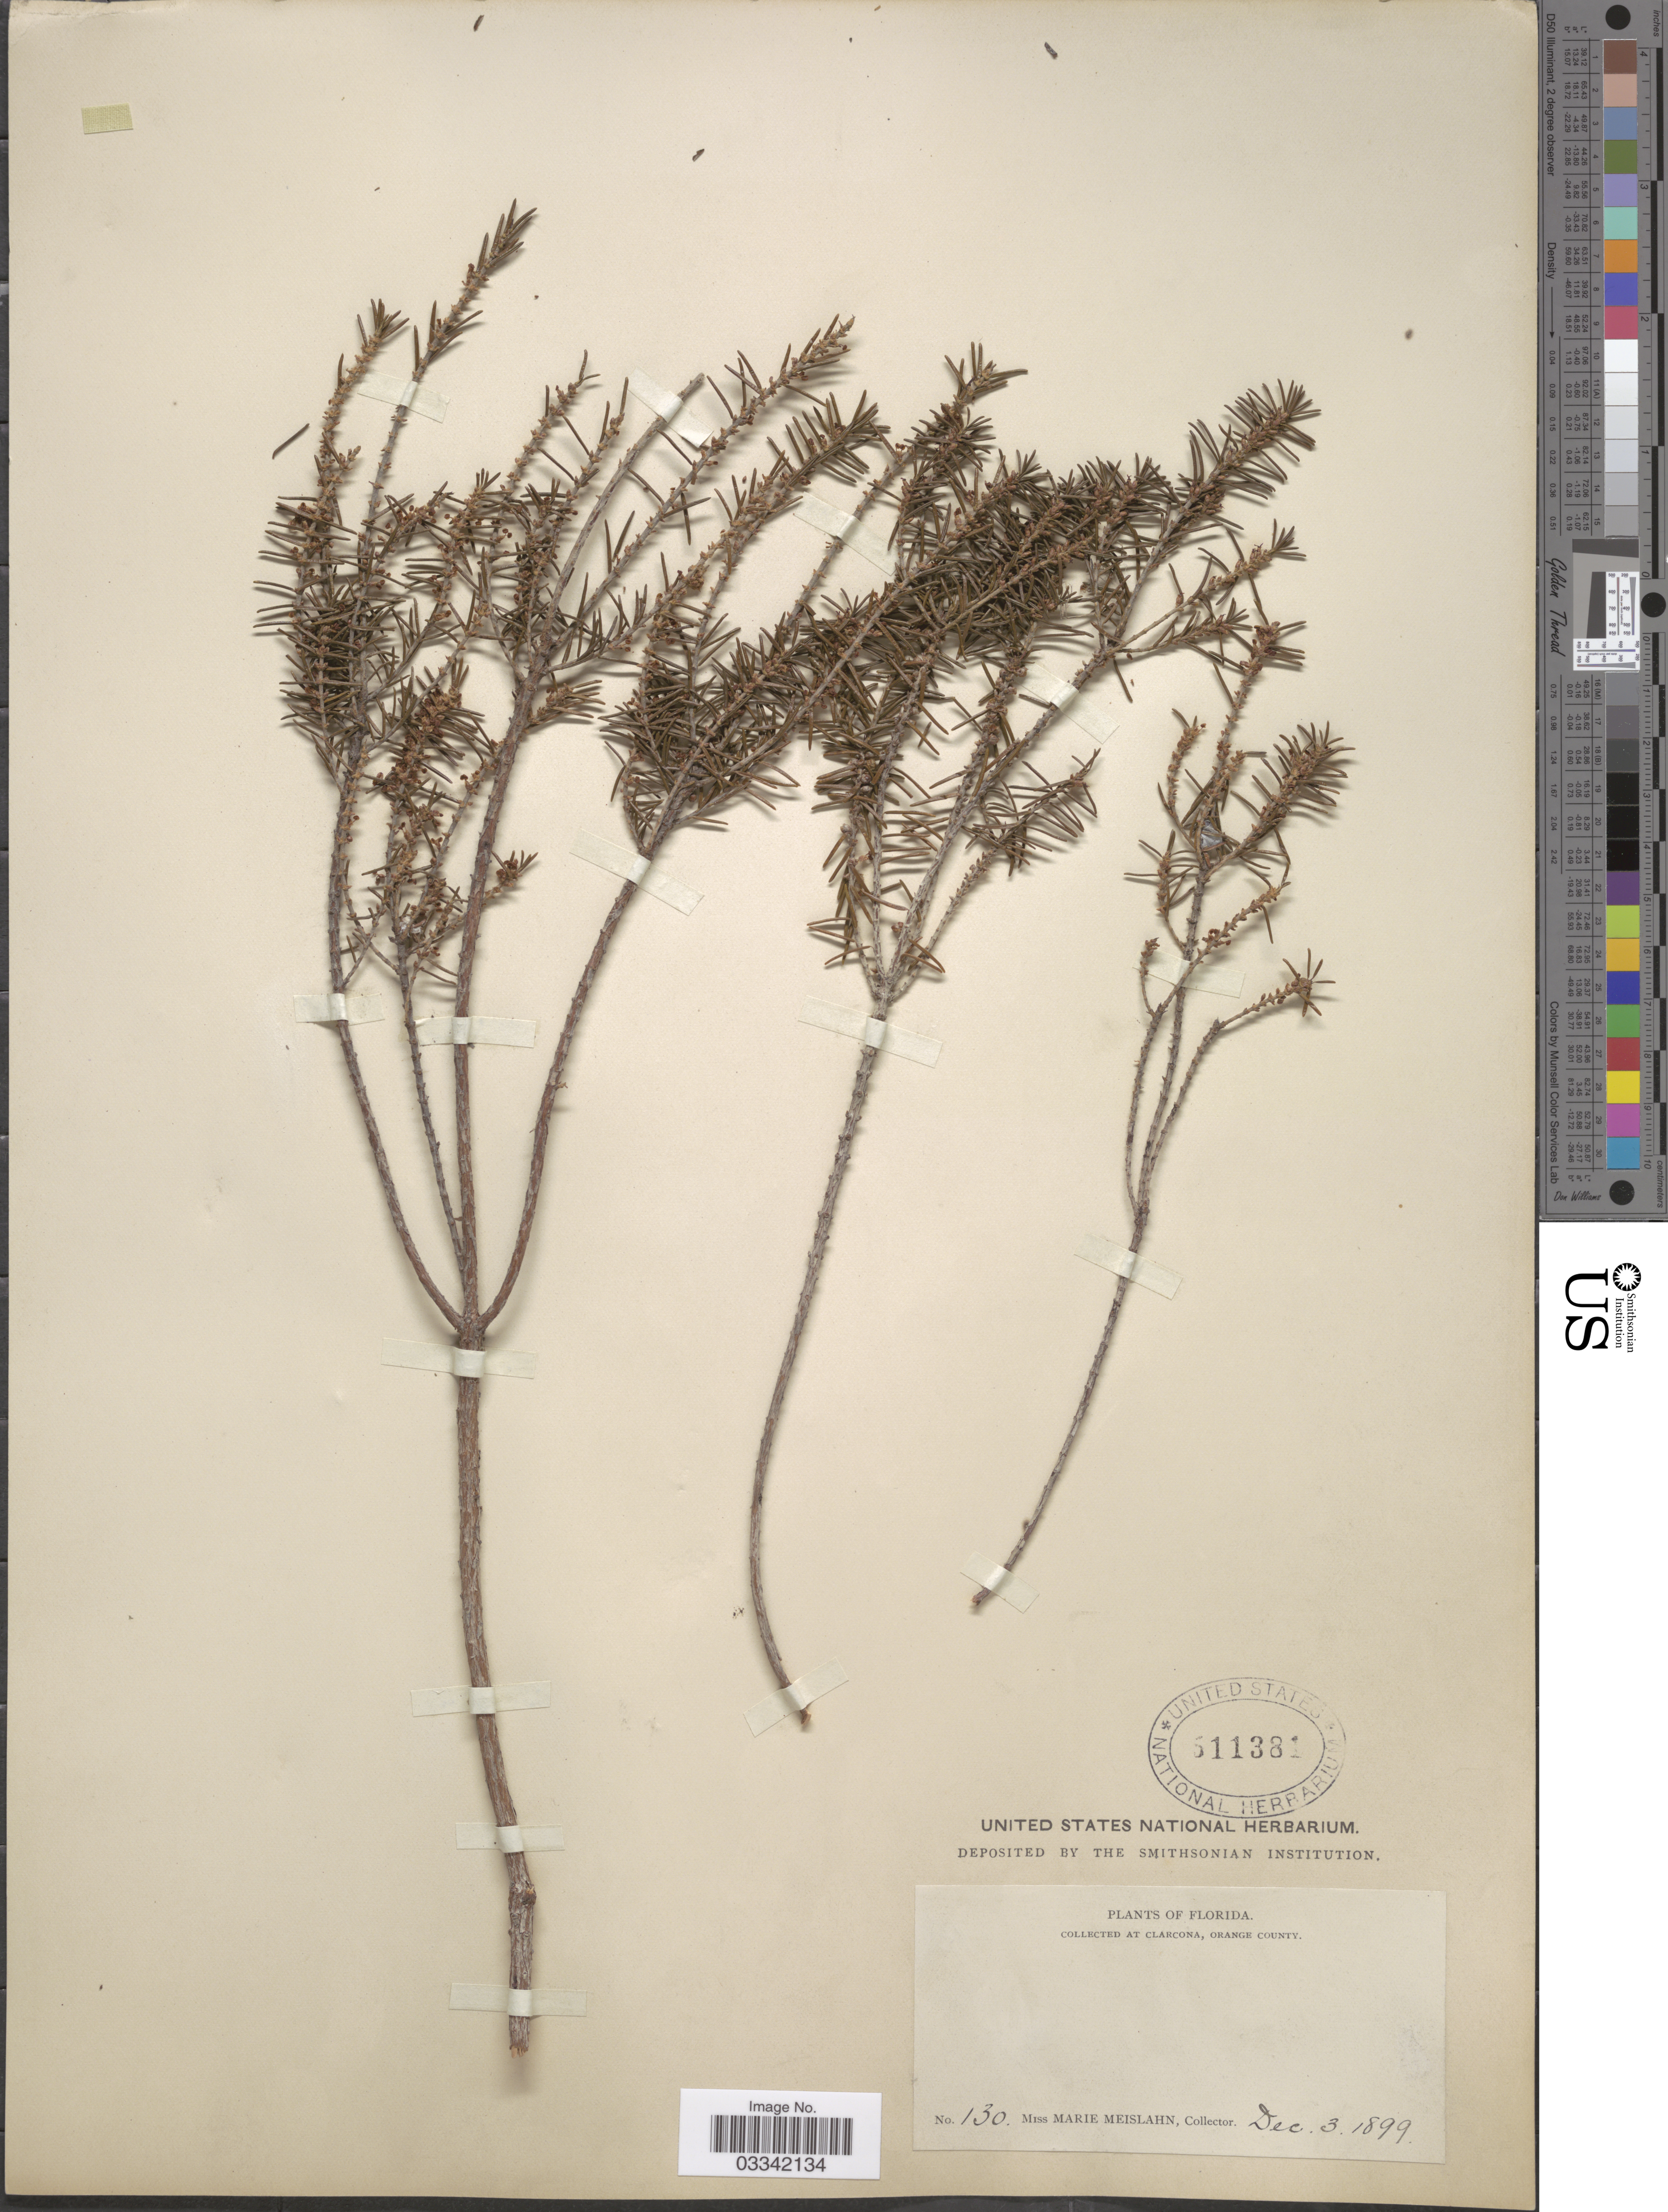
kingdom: Plantae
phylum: Tracheophyta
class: Magnoliopsida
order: Ericales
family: Ericaceae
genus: Ceratiola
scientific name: Ceratiola ericoides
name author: Michx.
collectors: M. Meislahn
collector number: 130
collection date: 1899-12-03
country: United States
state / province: Florida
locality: At Clarcona, Orange County.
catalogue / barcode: US 511381